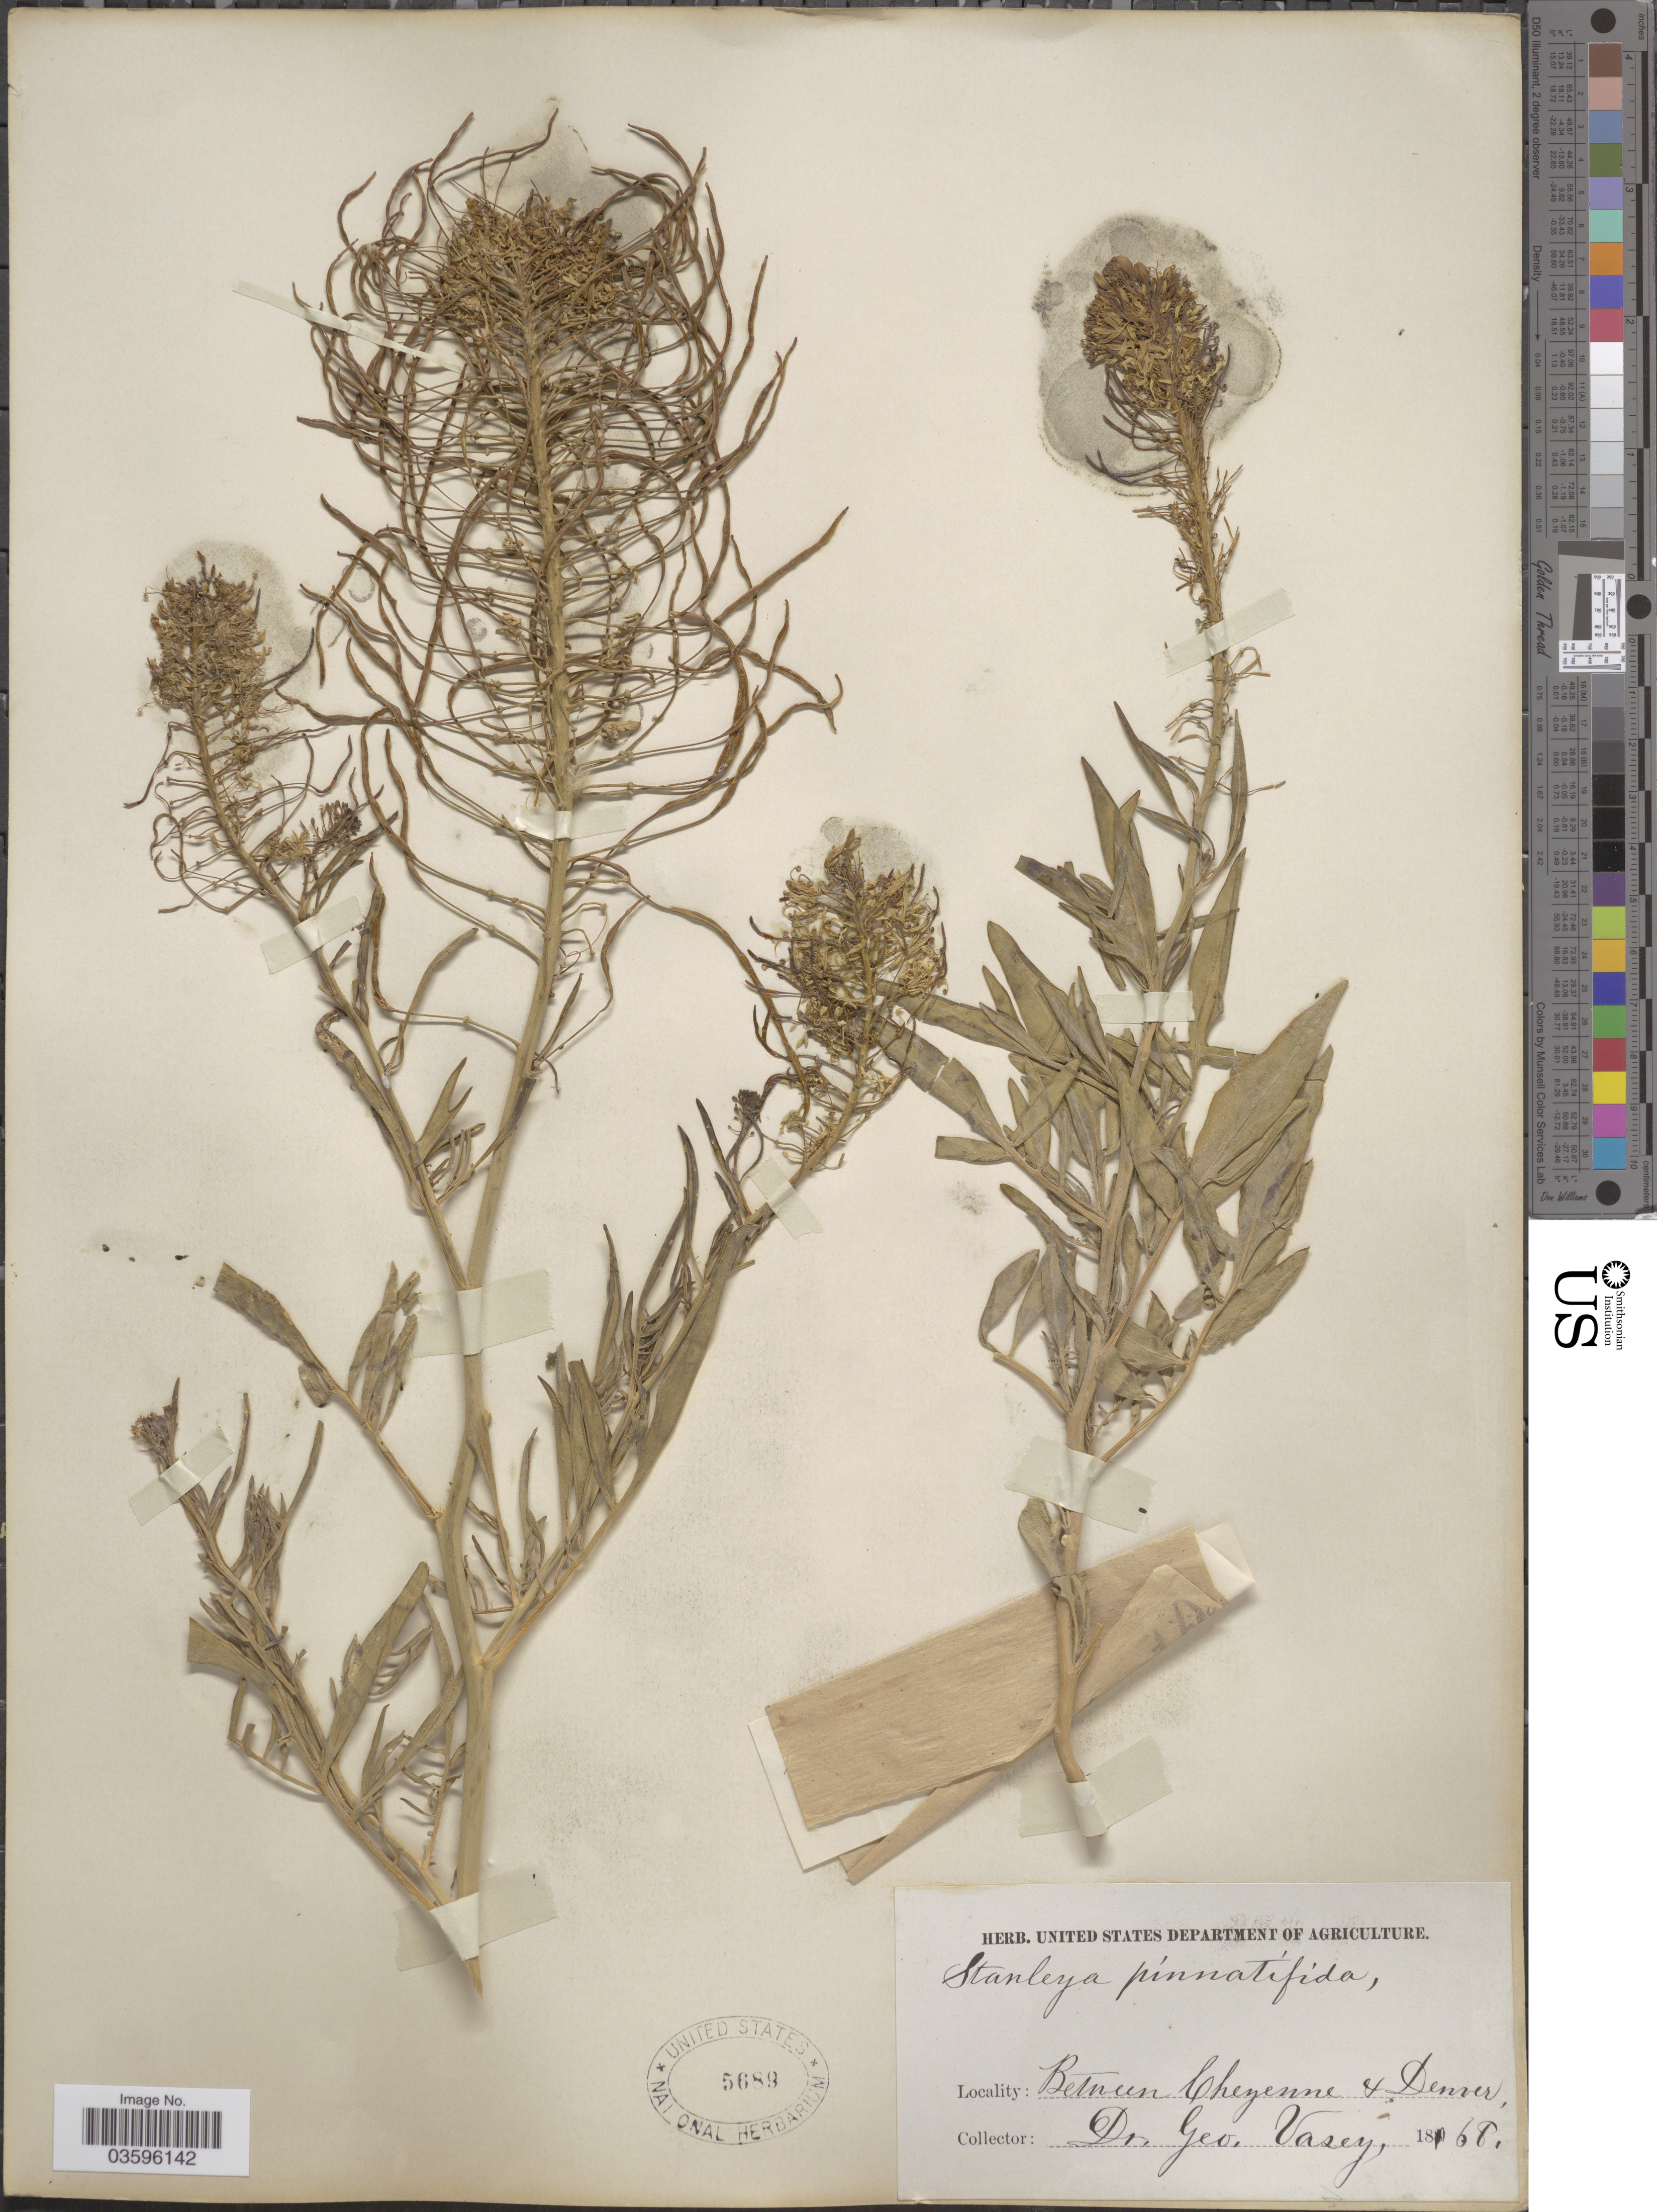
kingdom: Plantae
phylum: Tracheophyta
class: Magnoliopsida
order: Brassicales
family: Brassicaceae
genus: Stanleya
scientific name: Stanleya pinnata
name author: (Pursh) Britton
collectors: G. R. Vasey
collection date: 1868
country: United States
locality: Between Cheyenne & Denver.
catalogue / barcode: US 5689